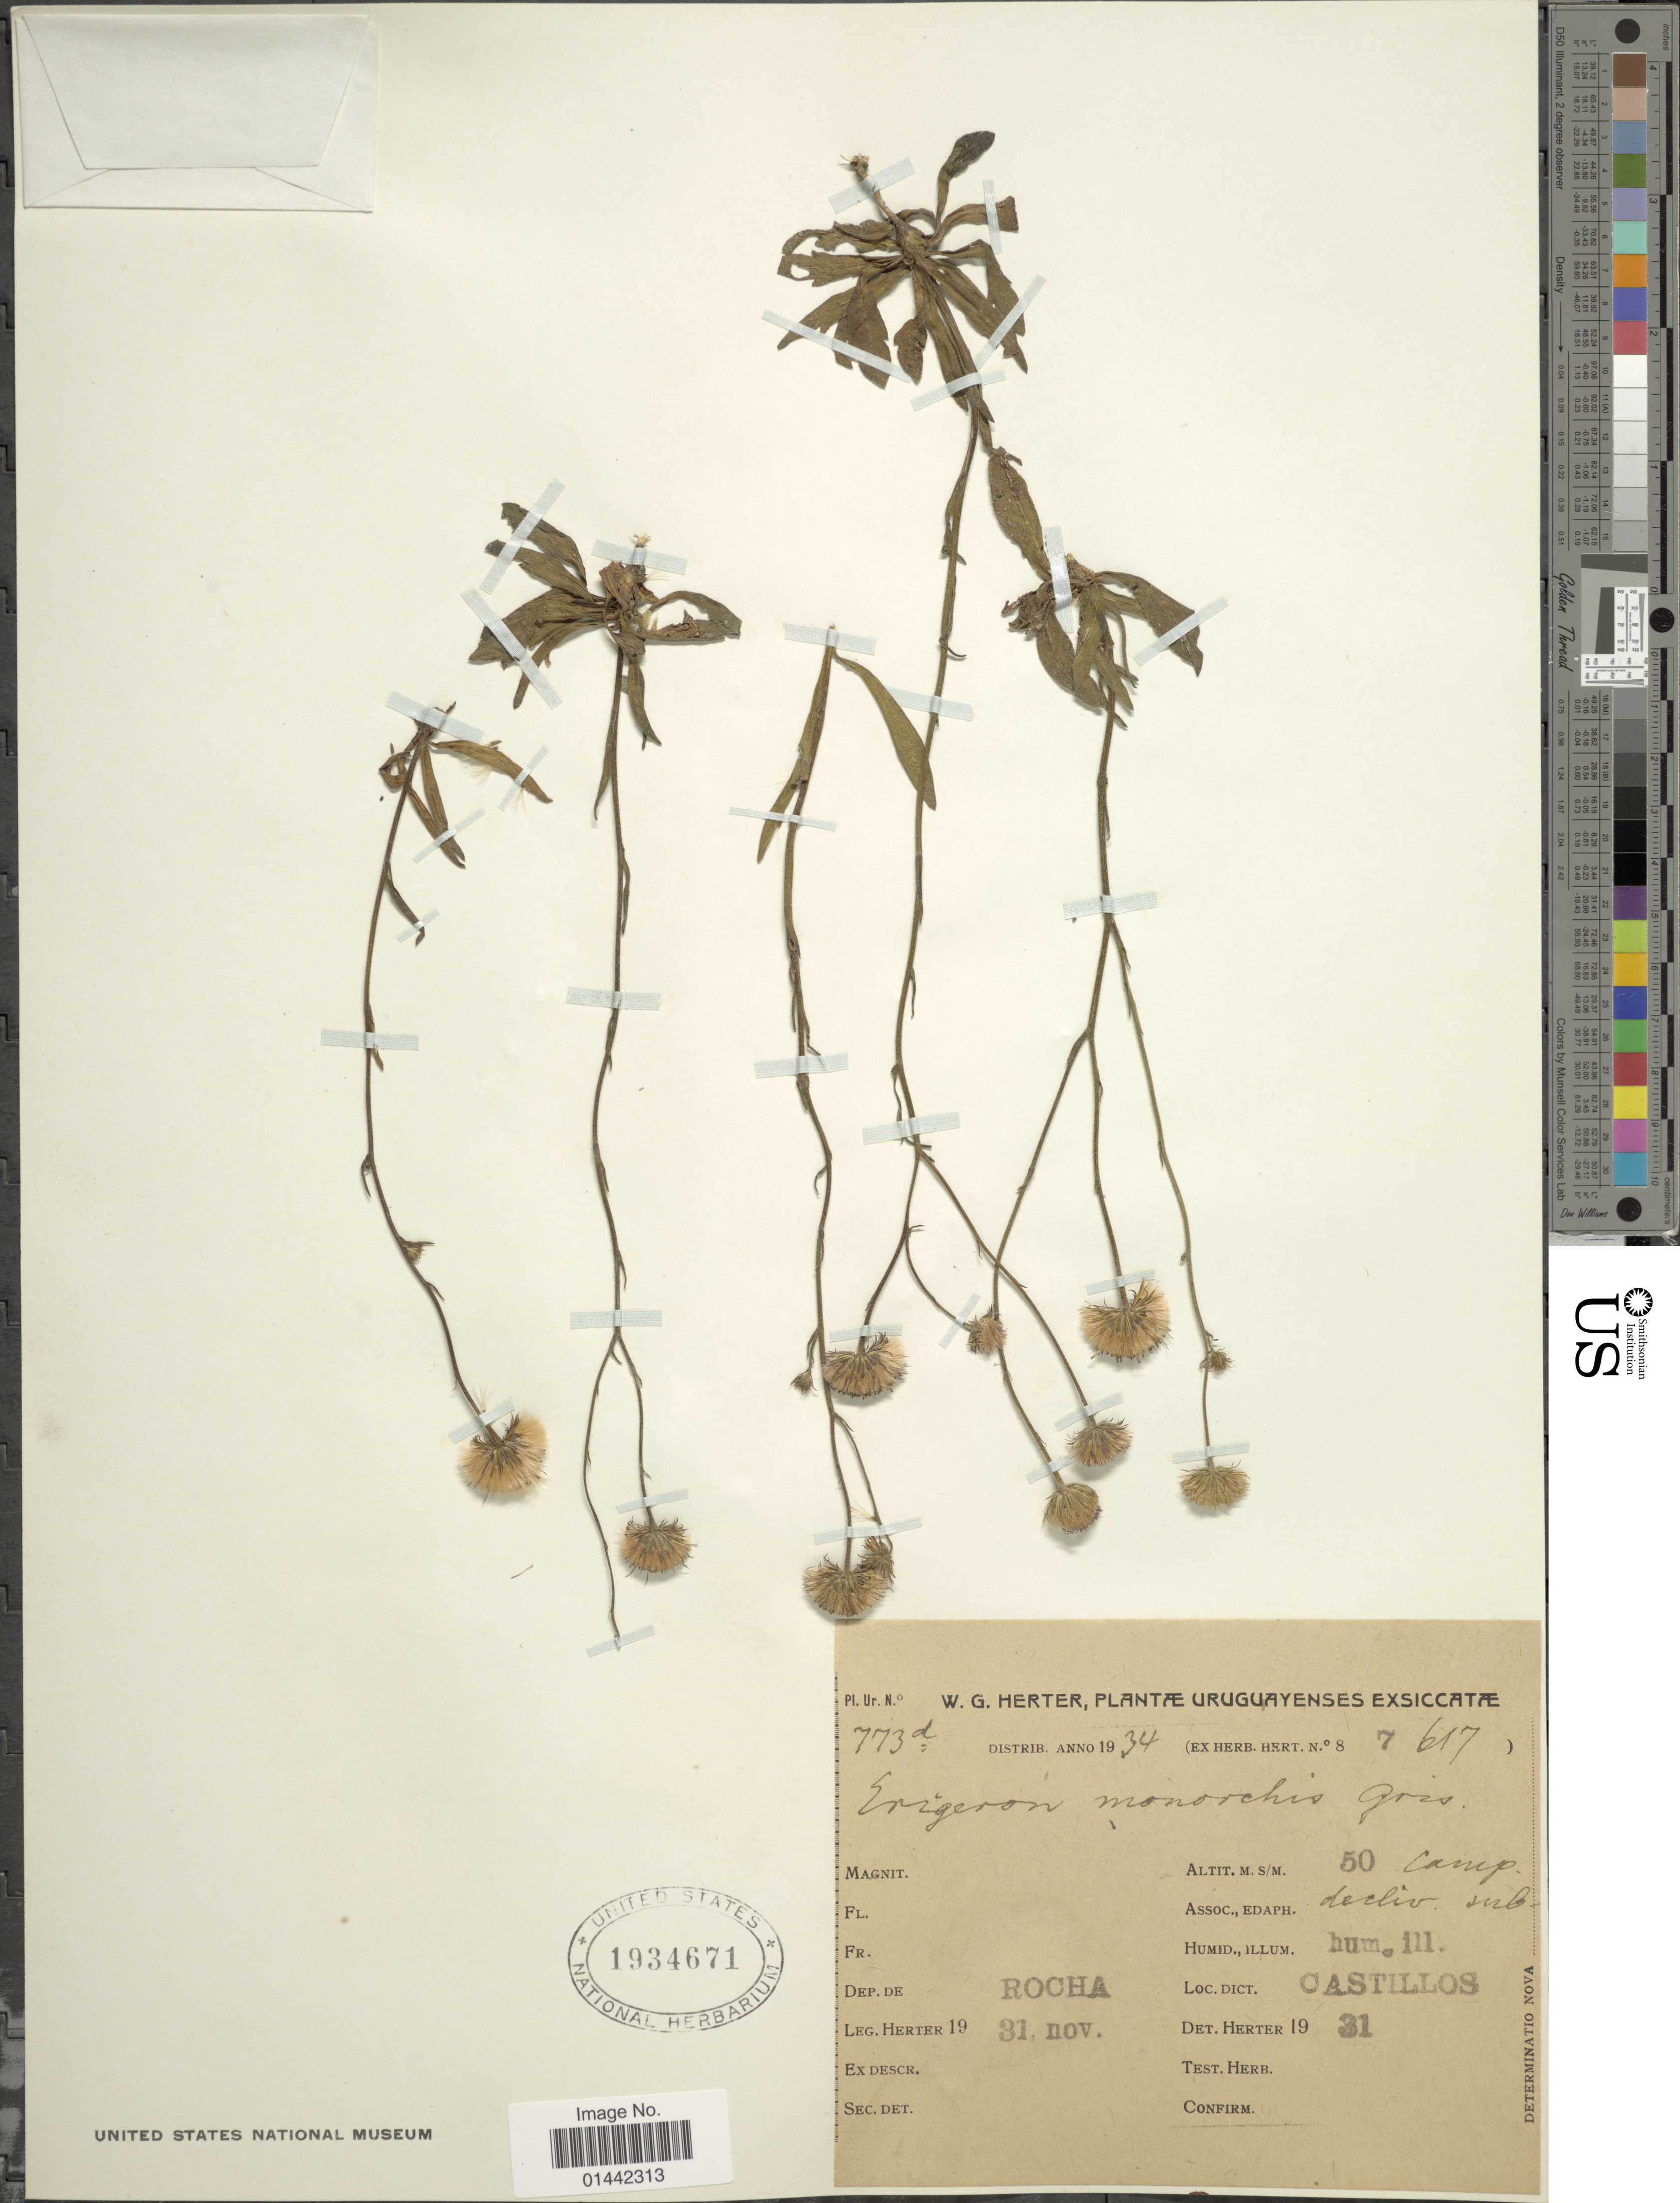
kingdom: Plantae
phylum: Tracheophyta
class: Magnoliopsida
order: Asterales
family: Asteraceae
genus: Erigeron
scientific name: Erigeron monorchis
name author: Griseb.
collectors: W. G. Herter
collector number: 773d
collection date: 1931-11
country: Uruguay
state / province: Rocha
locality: Castillos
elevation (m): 50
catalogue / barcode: US 1934671